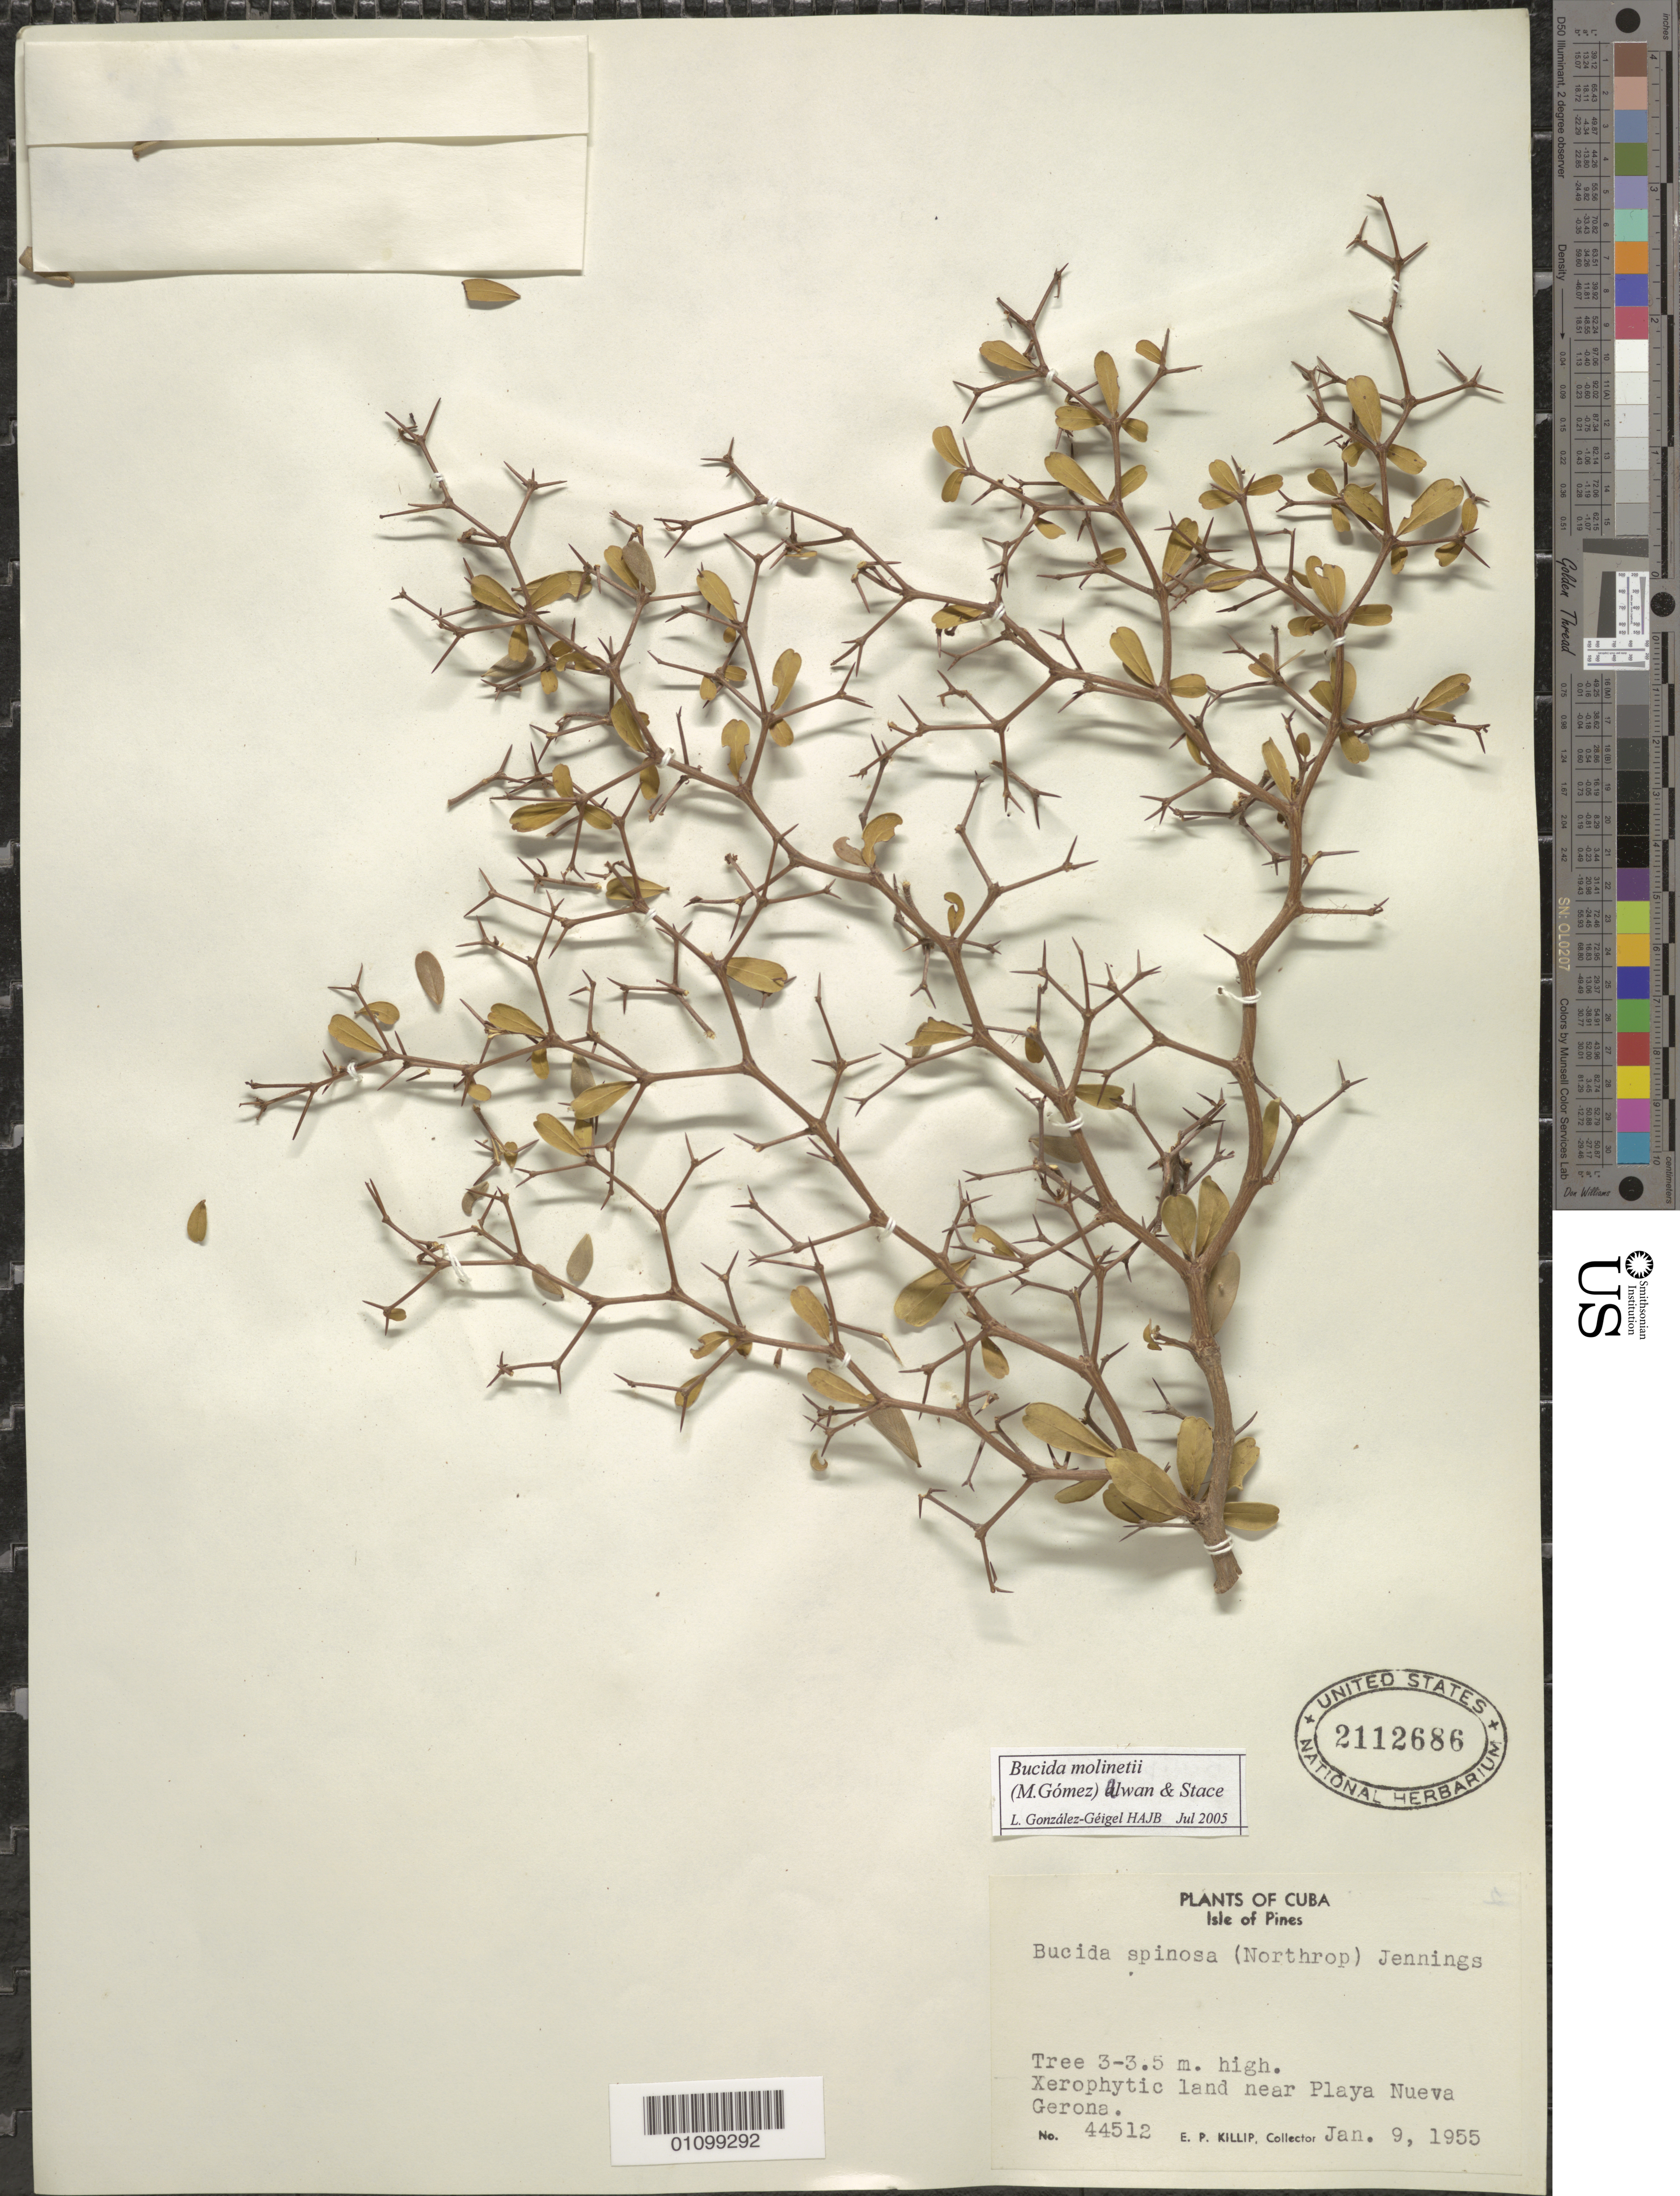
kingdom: Plantae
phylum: Tracheophyta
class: Magnoliopsida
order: Myrtales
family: Combretaceae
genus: Terminalia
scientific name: Terminalia molinetii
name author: M. Gómez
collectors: E. P. Killip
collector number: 44512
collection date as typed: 09 Jan 1955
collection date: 1955-01-09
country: Cuba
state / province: Isla de la Juventud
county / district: Dry forest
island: Isla de la Juventud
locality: near Playa Nueva Gerona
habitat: Xerophytic land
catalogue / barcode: US 2112686